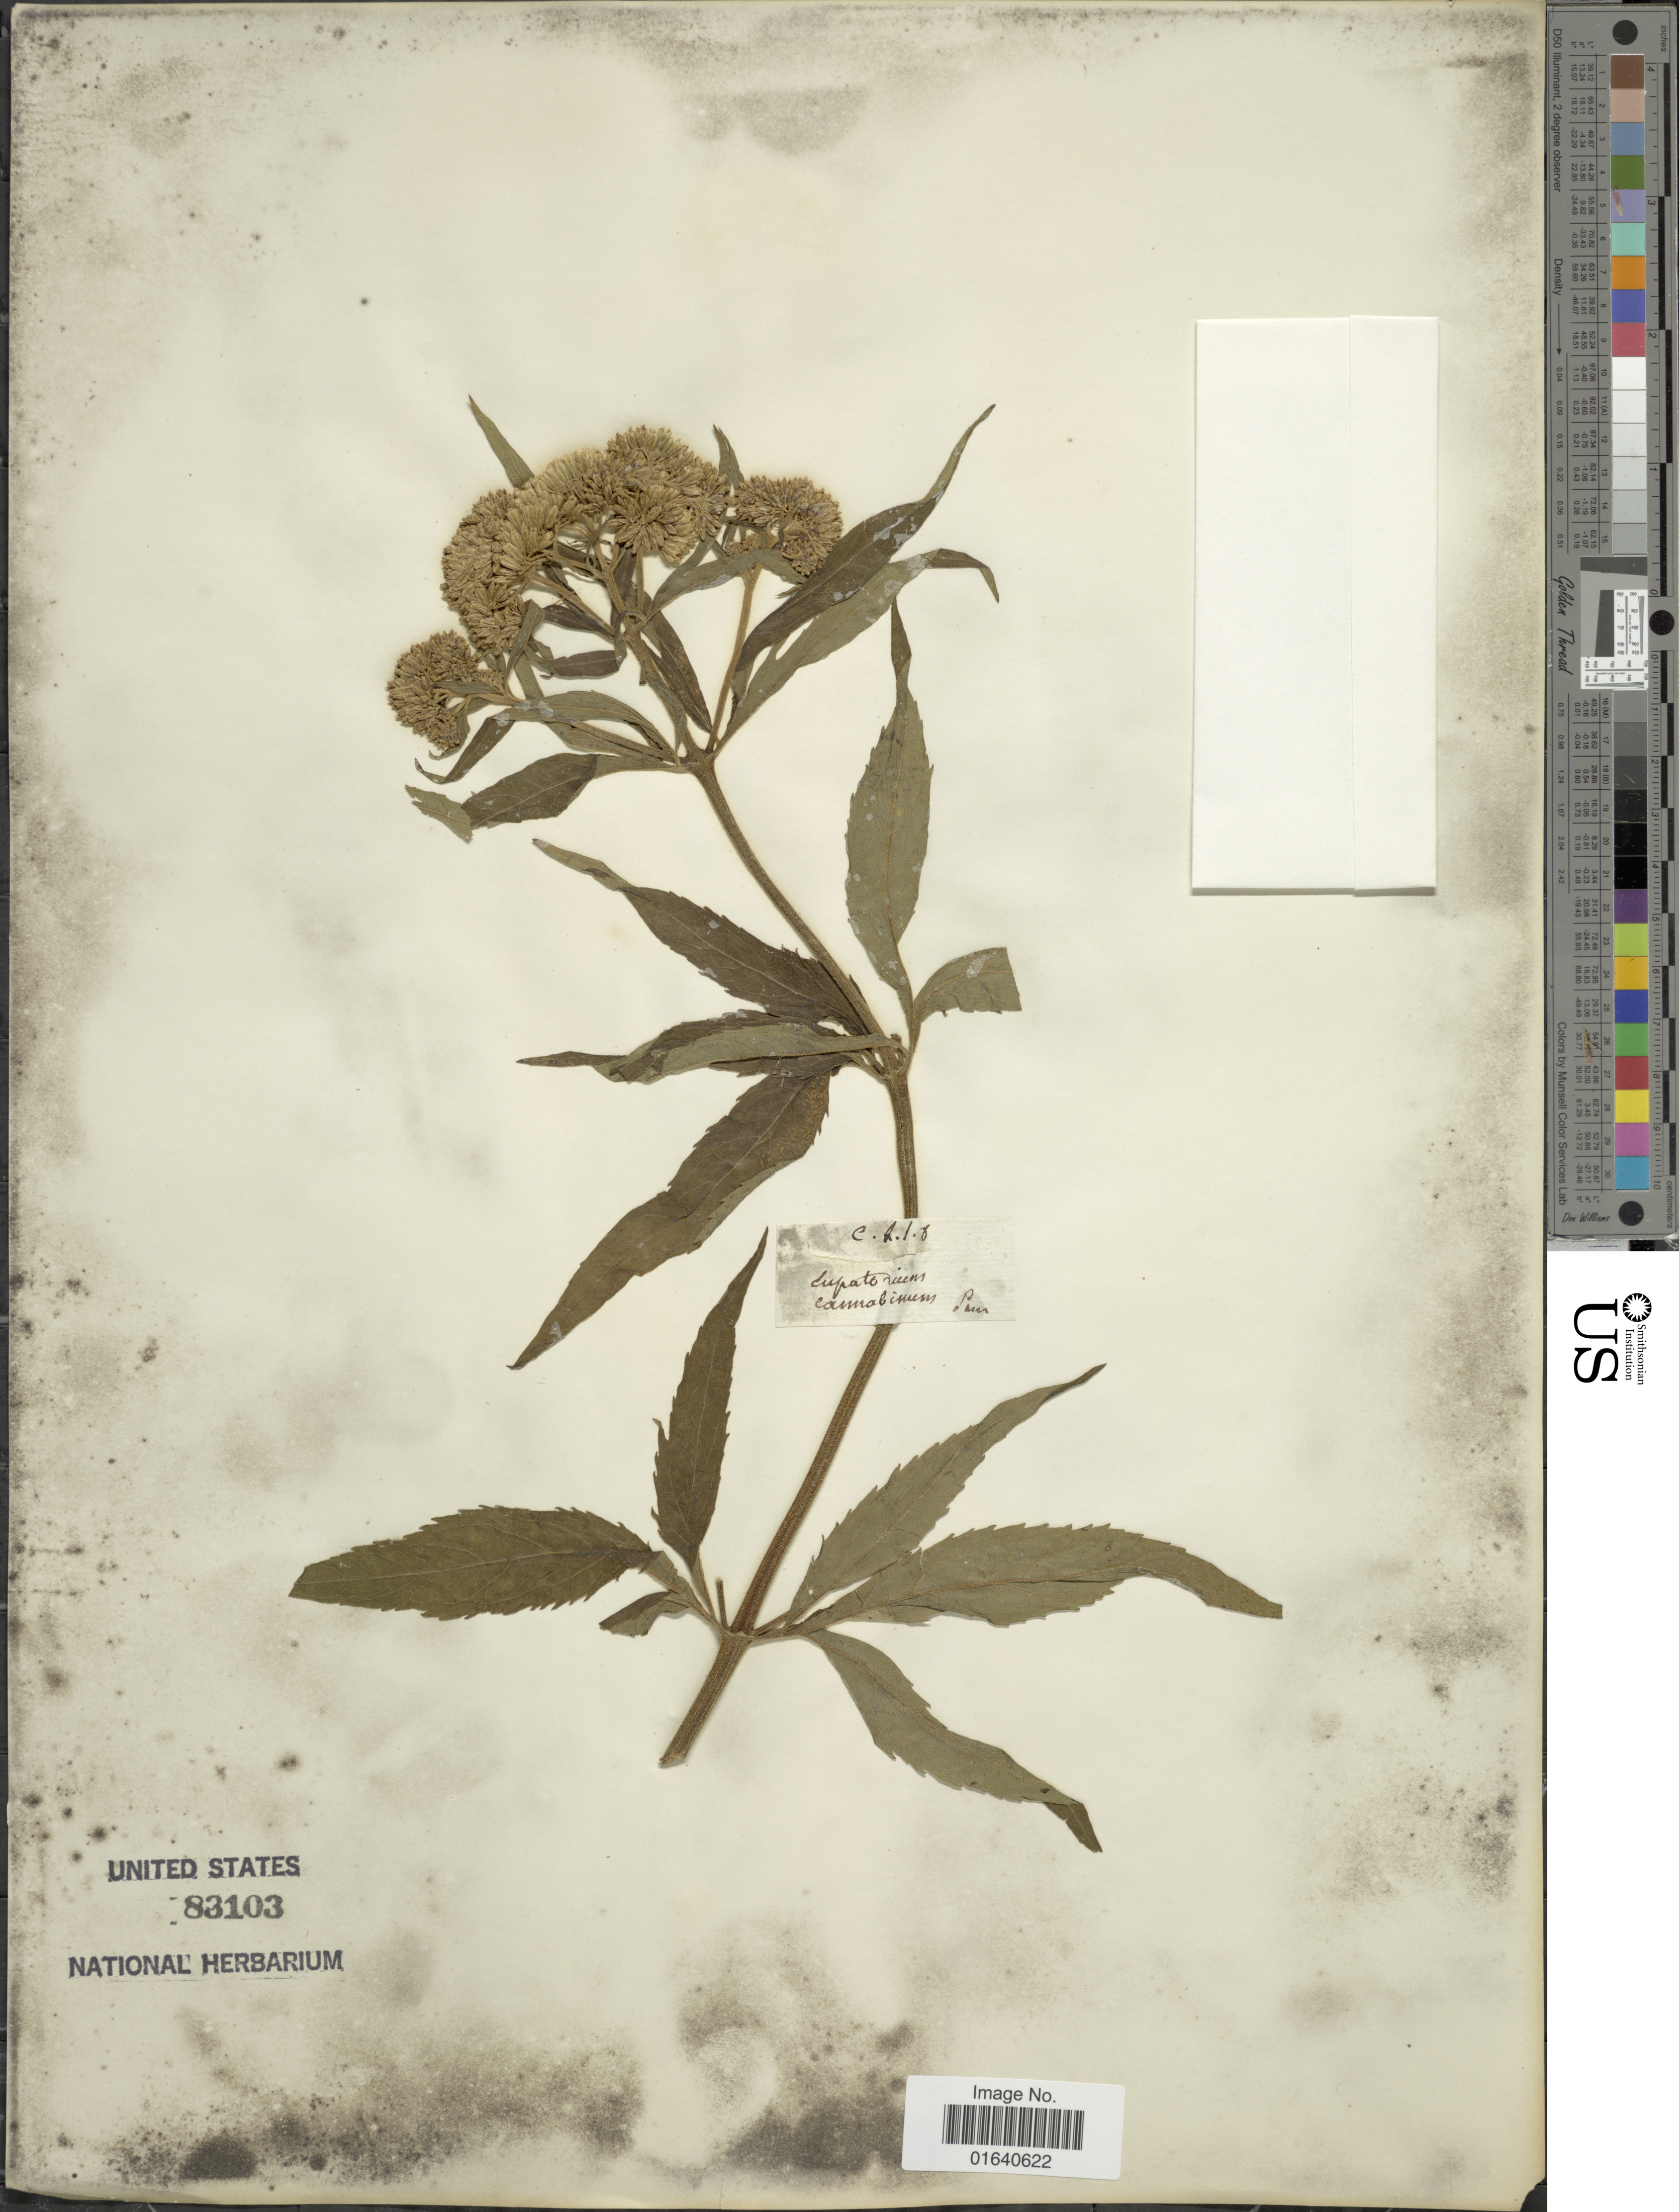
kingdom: Plantae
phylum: Tracheophyta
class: Magnoliopsida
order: Asterales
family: Asteraceae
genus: Eupatorium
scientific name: Eupatorium cannabinum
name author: L.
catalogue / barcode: US 83103